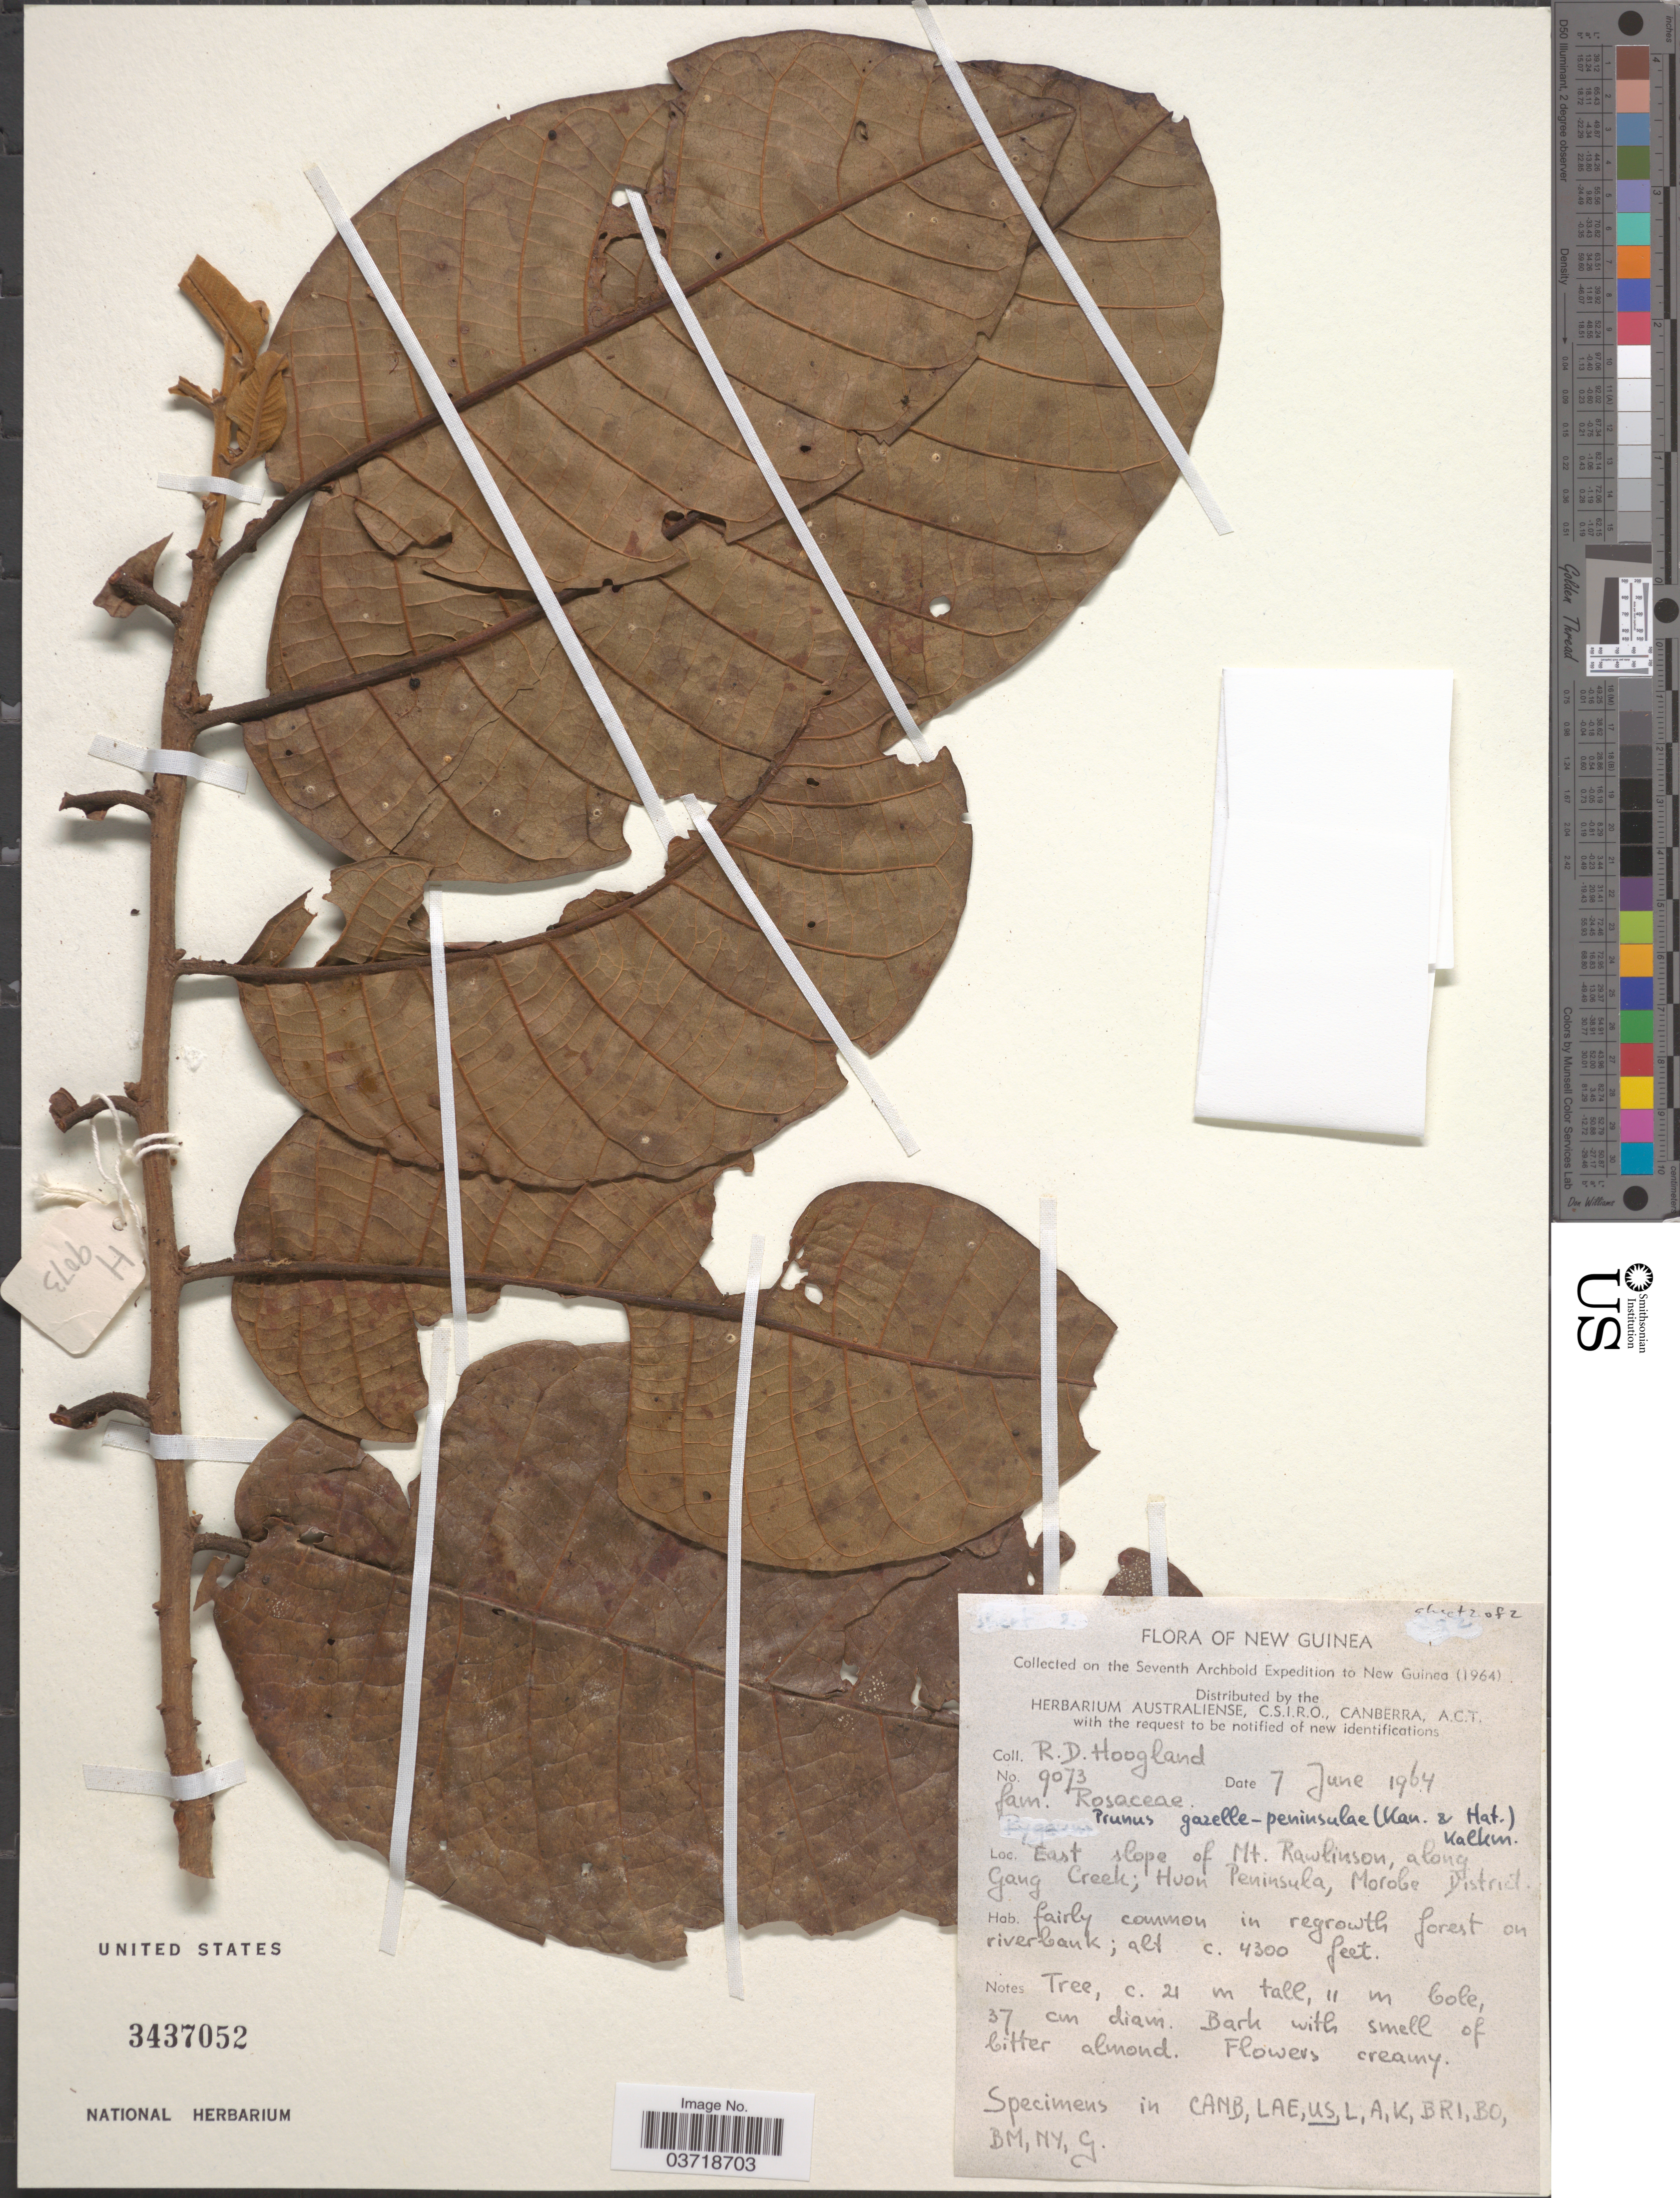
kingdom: Plantae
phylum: Tracheophyta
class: Magnoliopsida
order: Rosales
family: Rosaceae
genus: Prunus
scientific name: Prunus gazelle-peninsulae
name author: (Kaneh. & Hatus.) Kalkman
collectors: R. D. Hoogland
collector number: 9073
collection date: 1964-06-07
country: Papua New Guinea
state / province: Morobe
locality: New Guinea. East slope of Mt. Rawlinson, along Gang Creek; Huon Peninsula, Morobe District.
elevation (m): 1311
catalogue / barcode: US 3437052